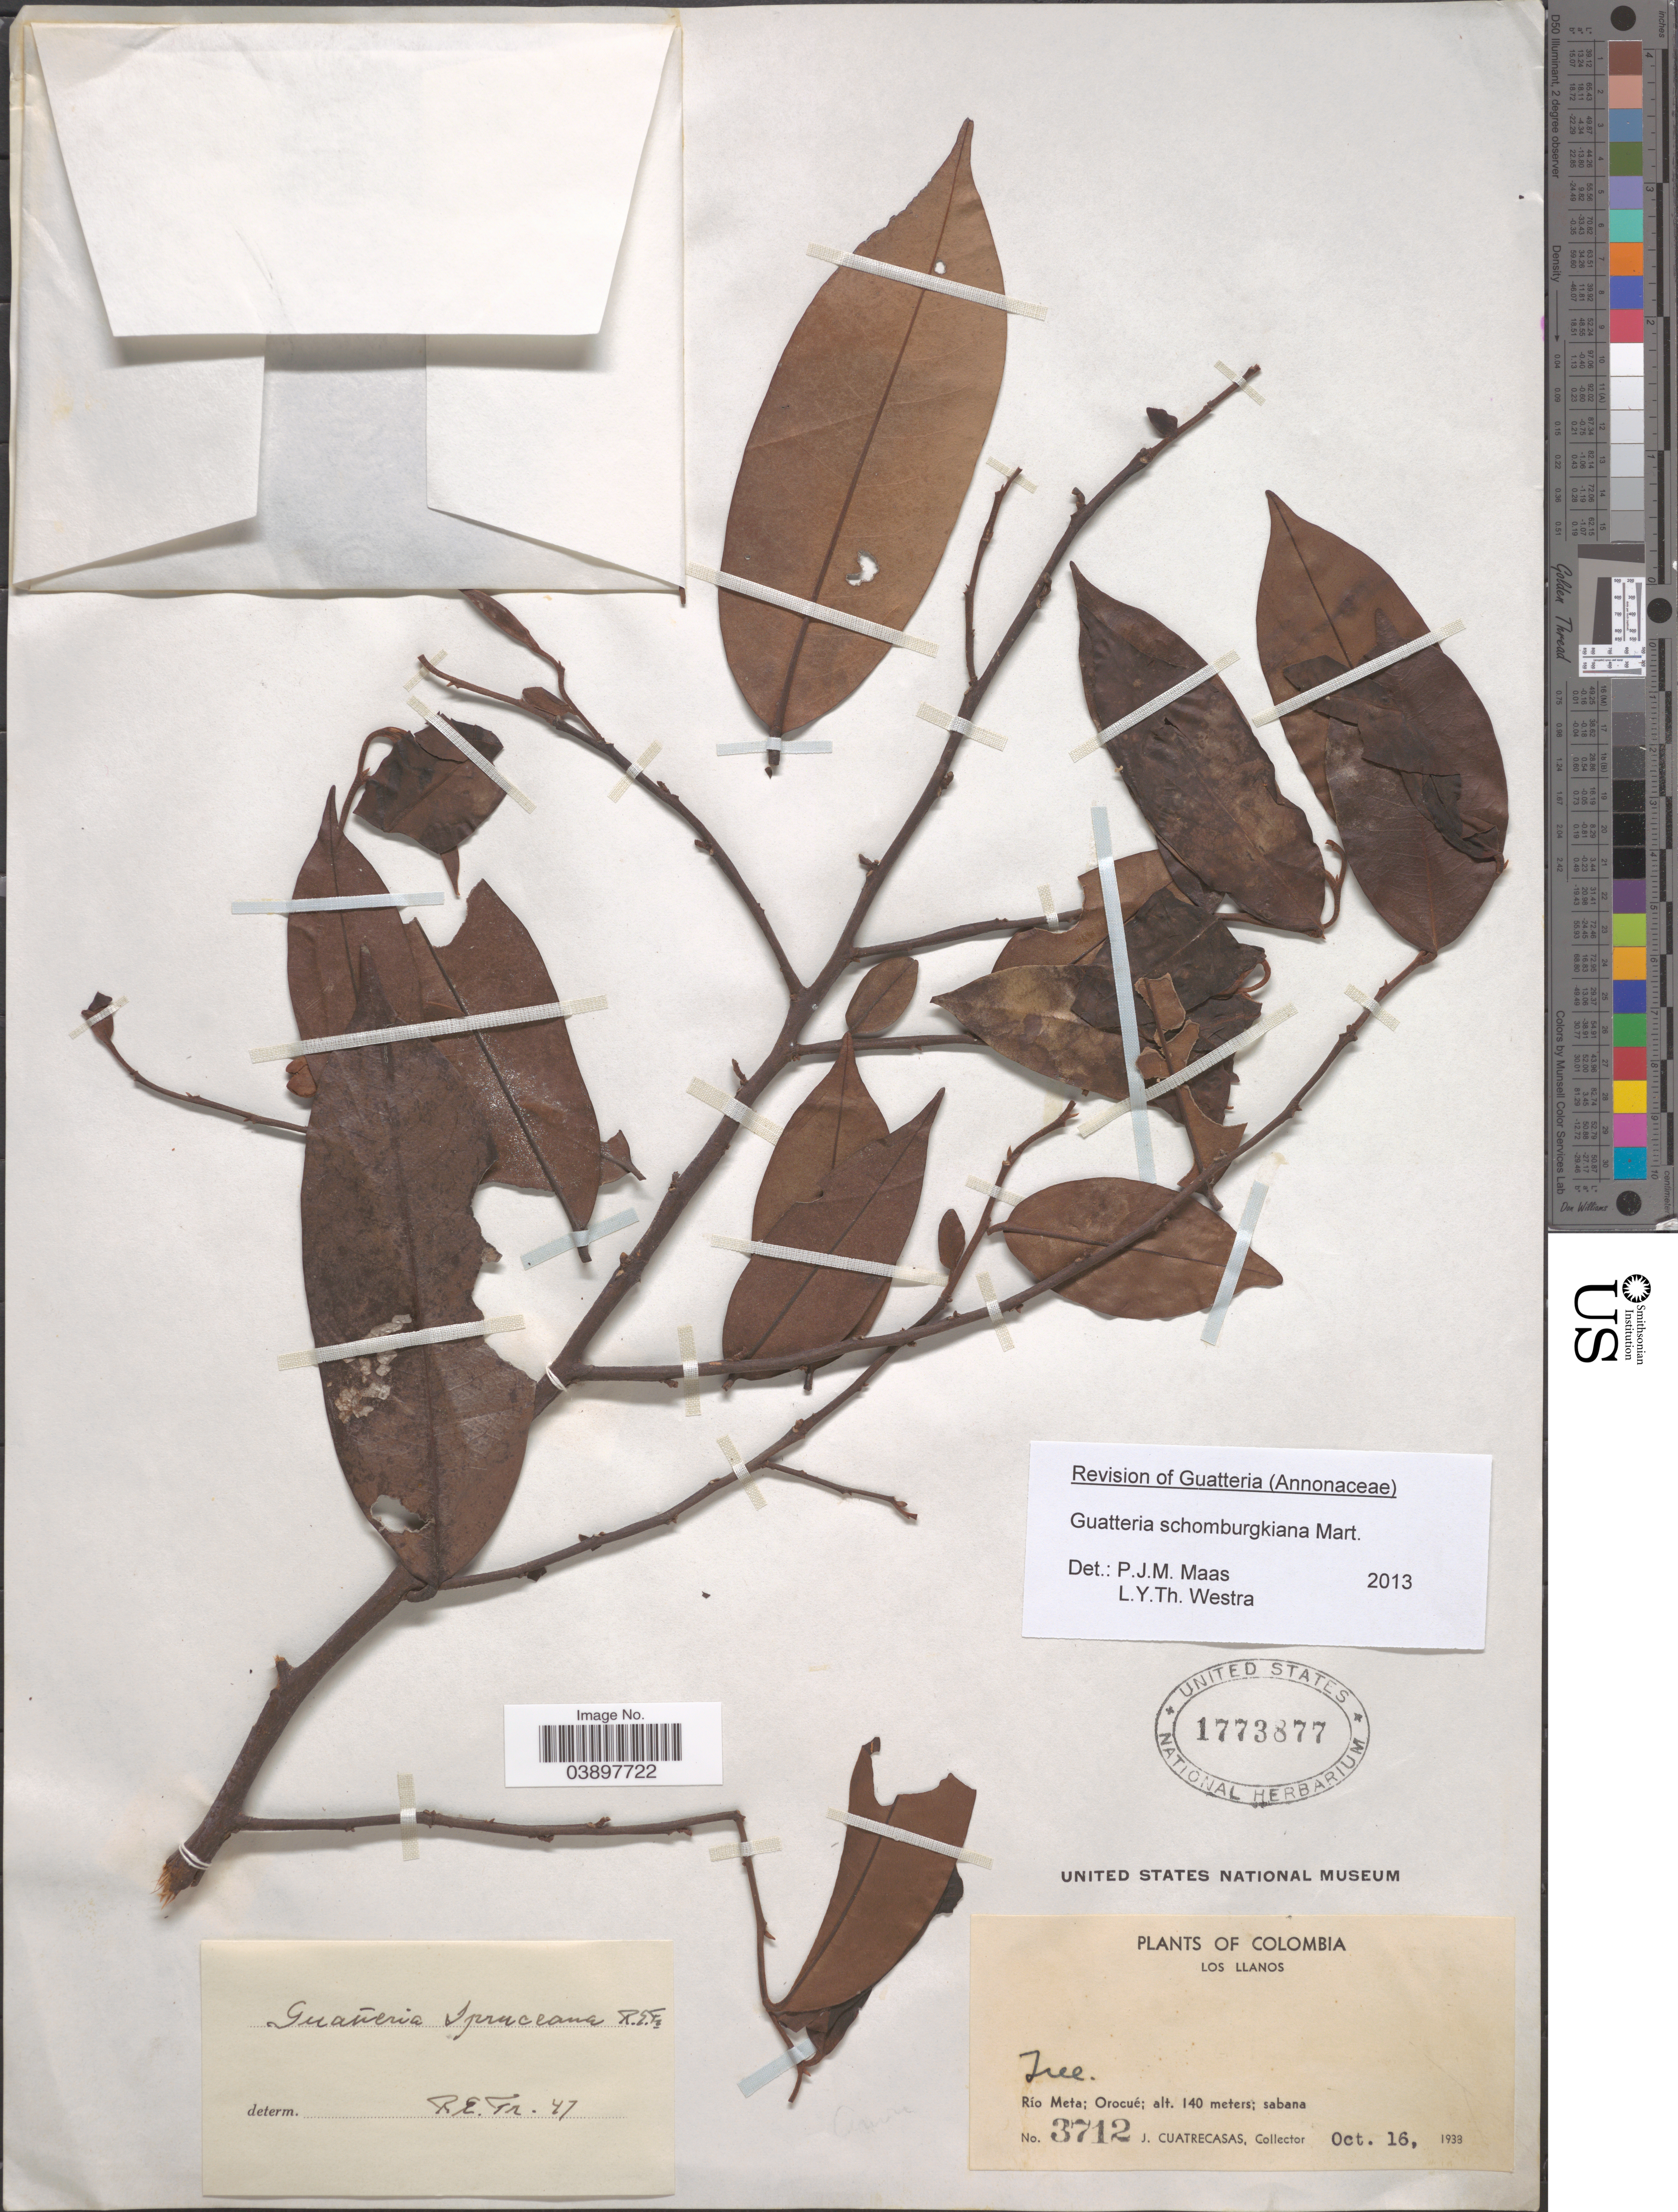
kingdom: Plantae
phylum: Tracheophyta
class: Magnoliopsida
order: Magnoliales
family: Annonaceae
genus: Guatteria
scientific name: Guatteria schomburgkiana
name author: Mart.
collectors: J. Cuatrecasas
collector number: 3712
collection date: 1938-10-16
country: Colombia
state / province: Meta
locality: Los Llanos. río Meta; Orocué.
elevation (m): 140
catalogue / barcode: US 1773877